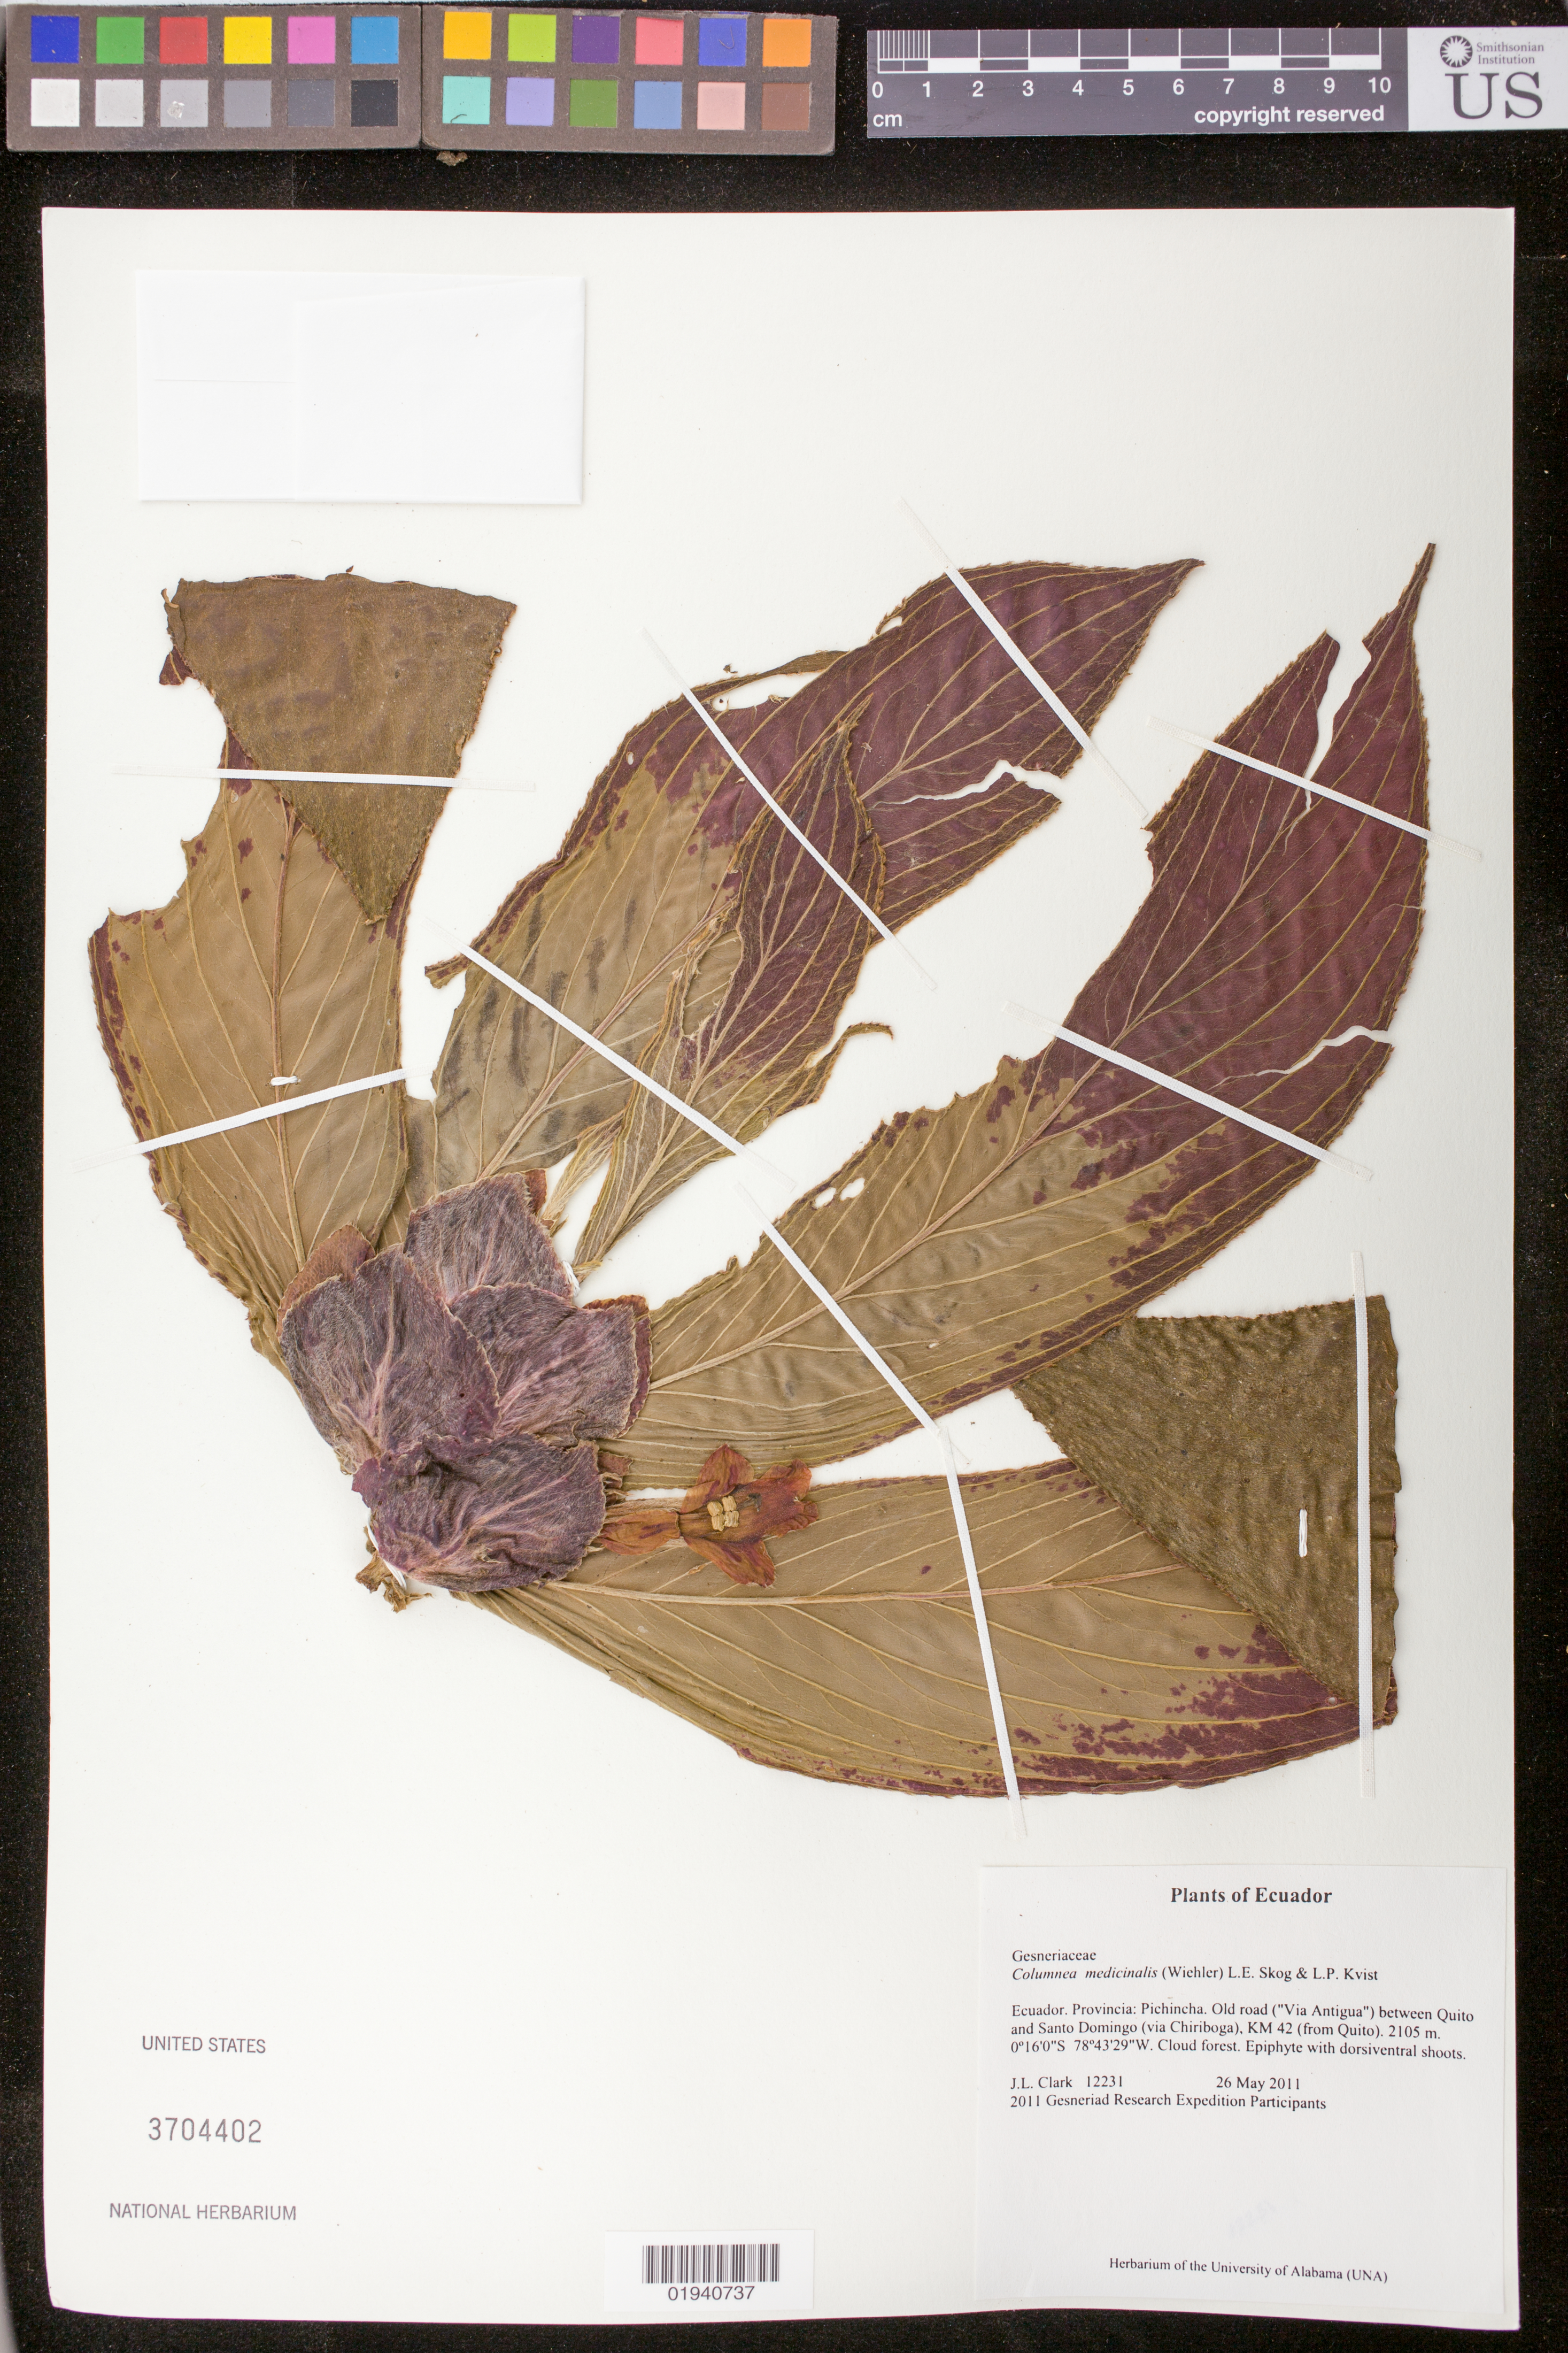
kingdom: Plantae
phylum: Tracheophyta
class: Magnoliopsida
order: Lamiales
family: Gesneriaceae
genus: Columnea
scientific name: Columnea medicinalis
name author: (Wiehler) L.E. Skog & L.P. Kvist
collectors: J. L. Clark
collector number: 12231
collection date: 2011-05-26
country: Ecuador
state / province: Pichincha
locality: Ecuador. Provincia: Pichincha. Old road ("Via Antigua") between Quito and Santo Domingo (via Chiriboga), KM 42 (from Quito).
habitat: Cloud forest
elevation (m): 2105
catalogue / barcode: US 3704402